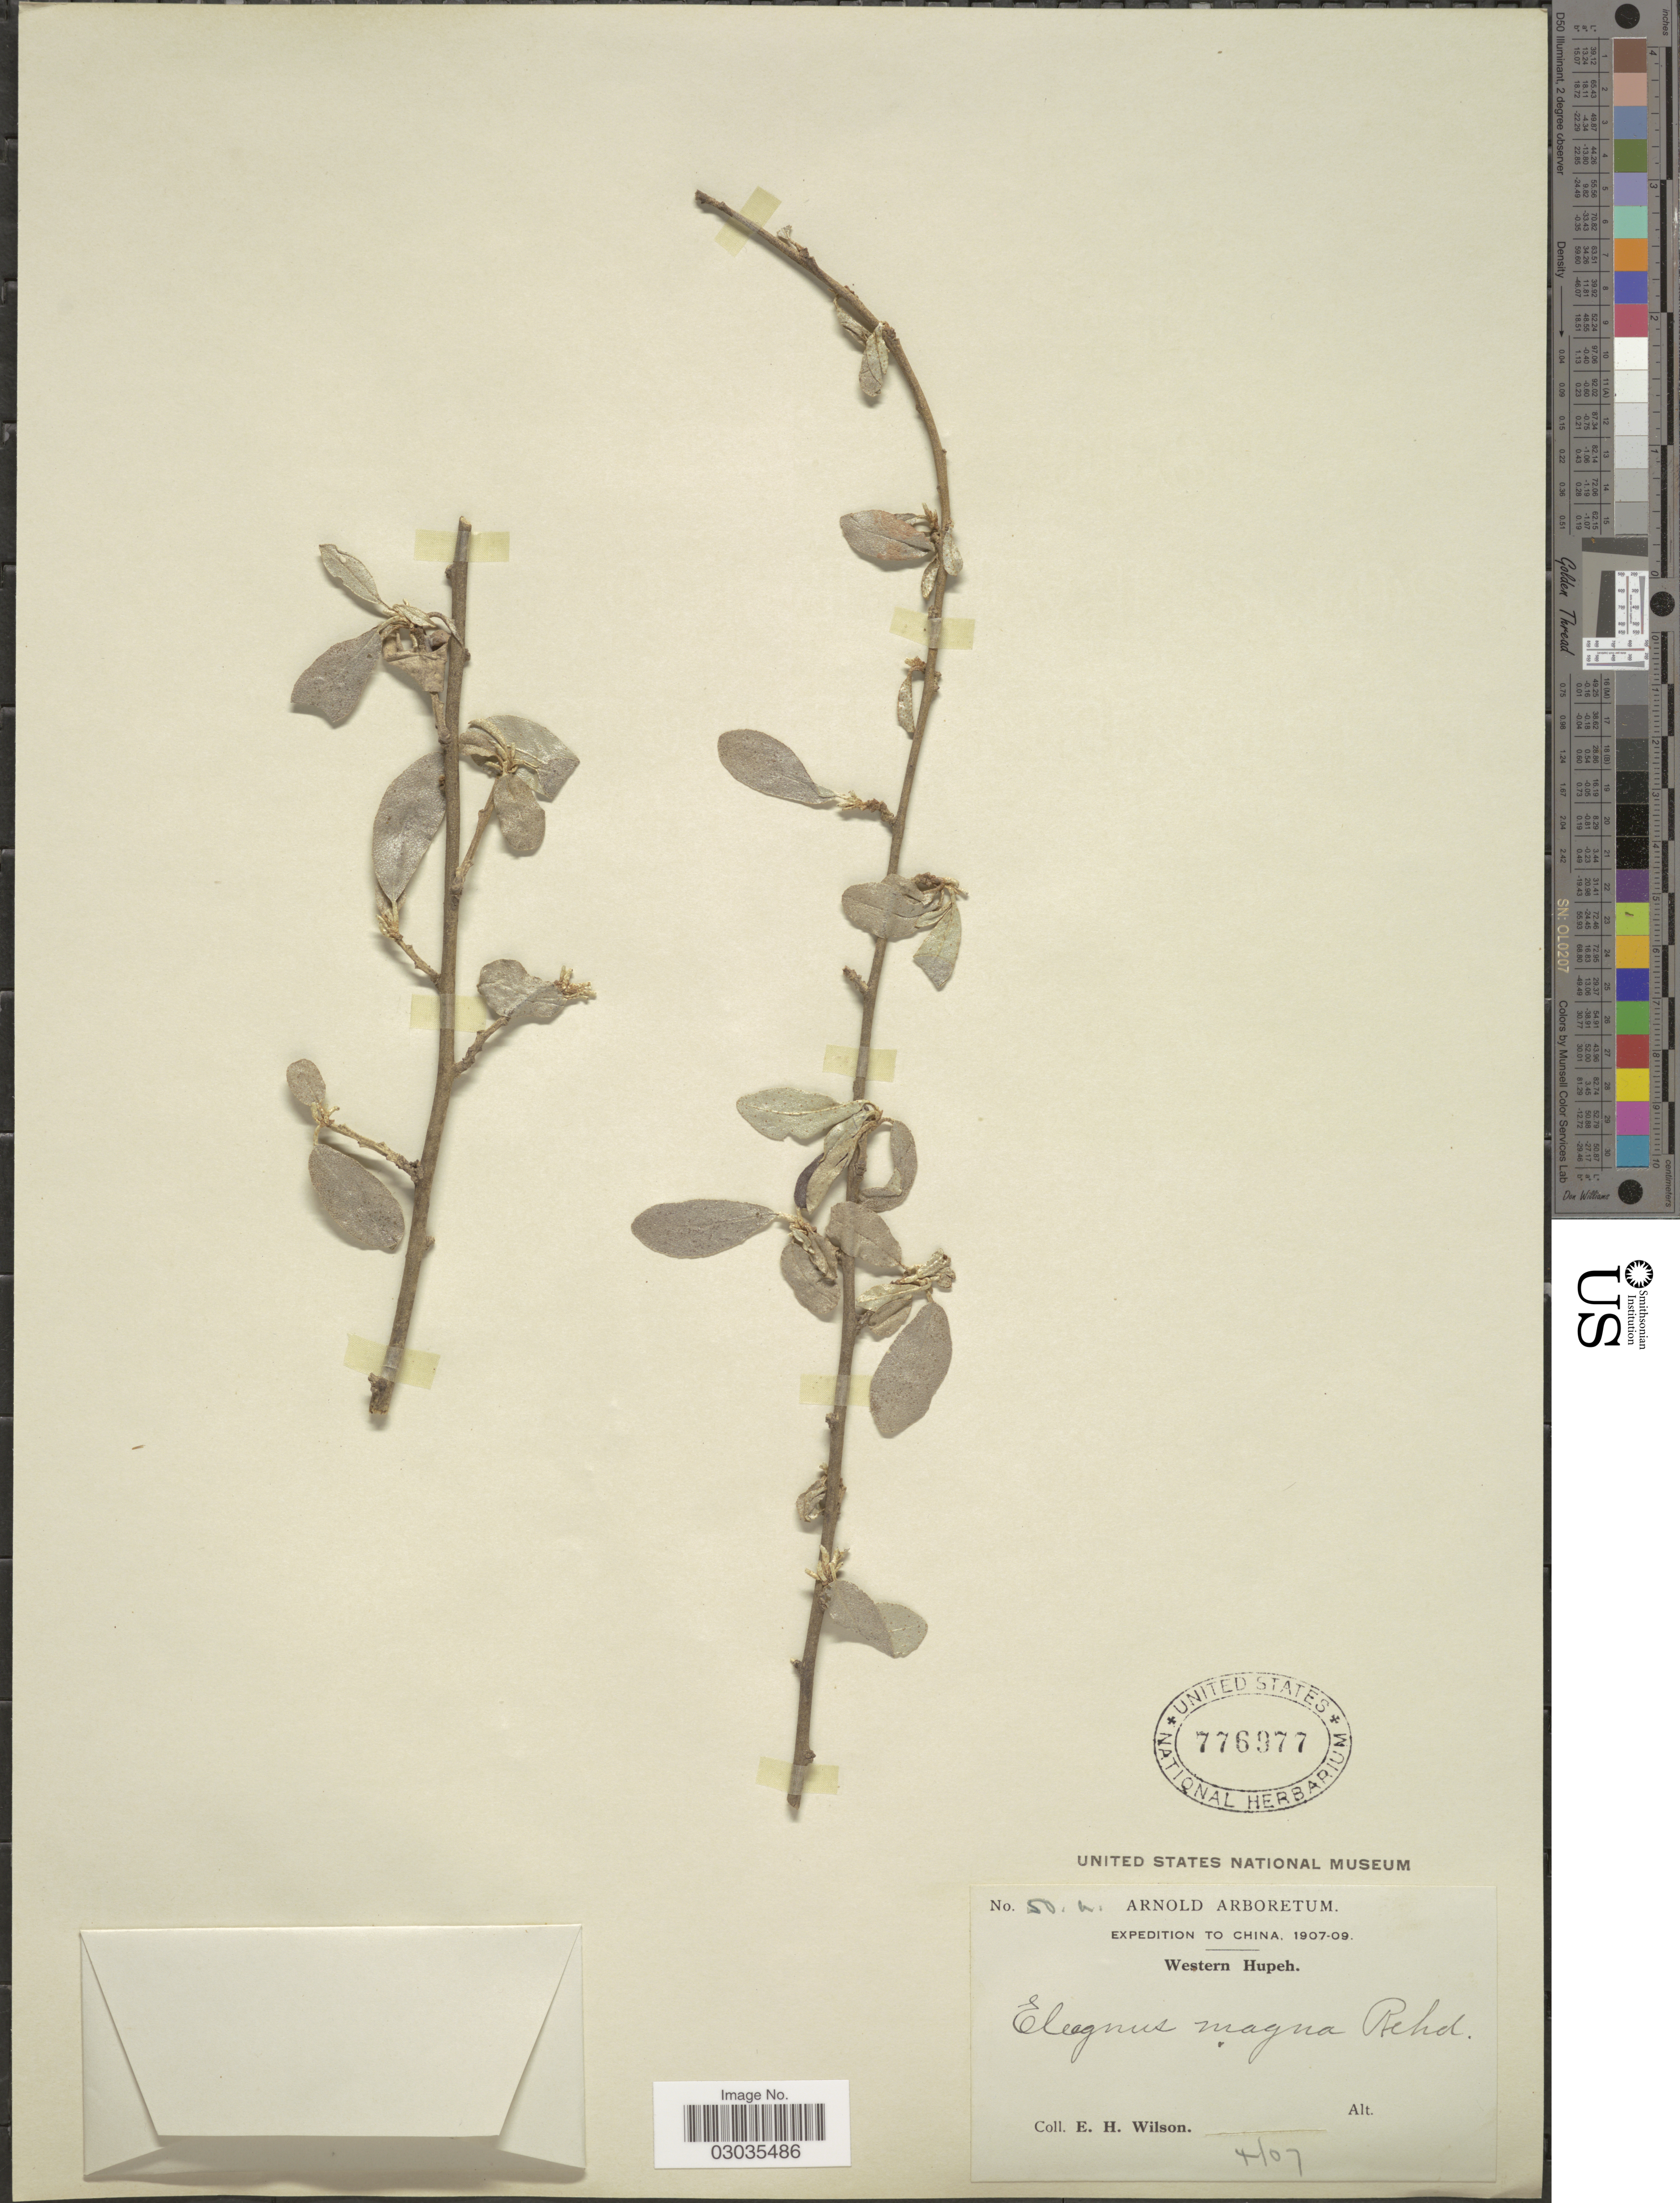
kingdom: Plantae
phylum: Tracheophyta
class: Magnoliopsida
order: Rosales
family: Elaeagnaceae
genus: Elaeagnus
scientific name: Elaeagnus magna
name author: Rehder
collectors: E. Wilson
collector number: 50!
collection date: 1907-04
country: China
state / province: Hubei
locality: Western Hupeh.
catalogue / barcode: US 776977